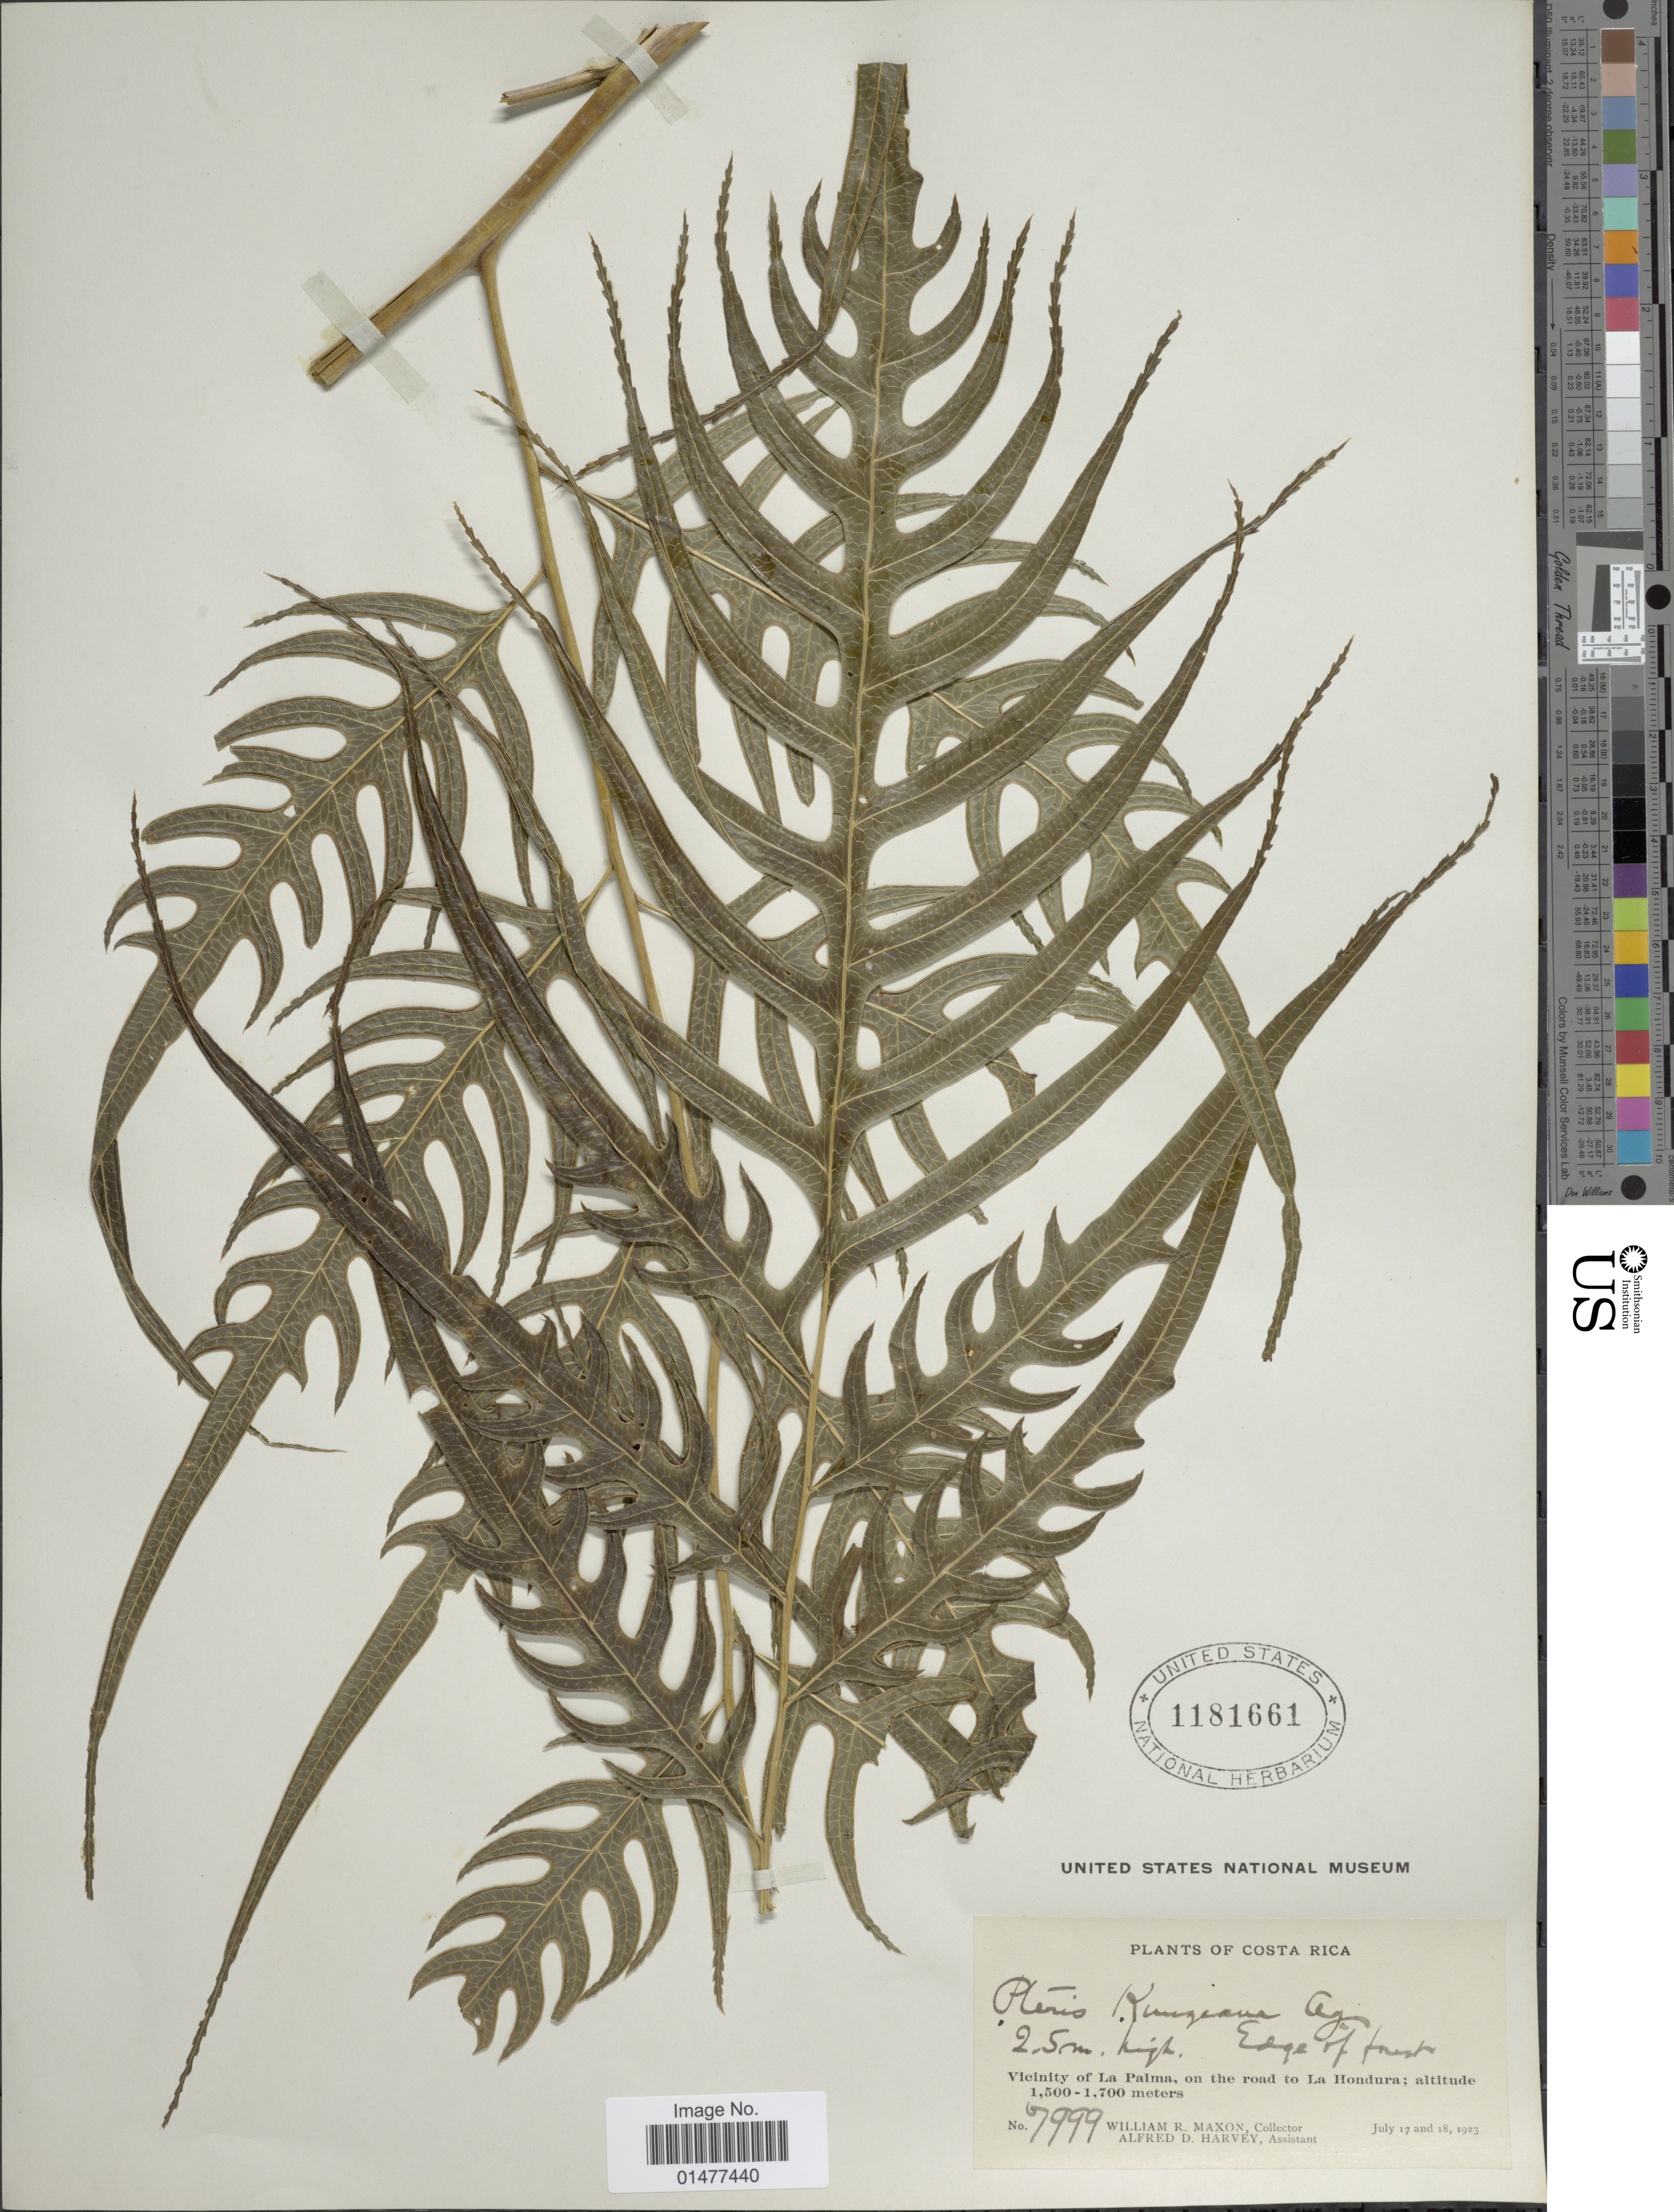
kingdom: Plantae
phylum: Tracheophyta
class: Polypodiopsida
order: Polypodiales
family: Pteridaceae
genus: Pteris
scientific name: Pteris altissima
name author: Poir.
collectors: W. R. Maxon & A. D. Harvey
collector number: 7999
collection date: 1923-07-17/1923-07-18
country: Costa Rica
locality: Vicinity of La Palma, on the road to La Hondura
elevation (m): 1500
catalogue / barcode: US 1181661